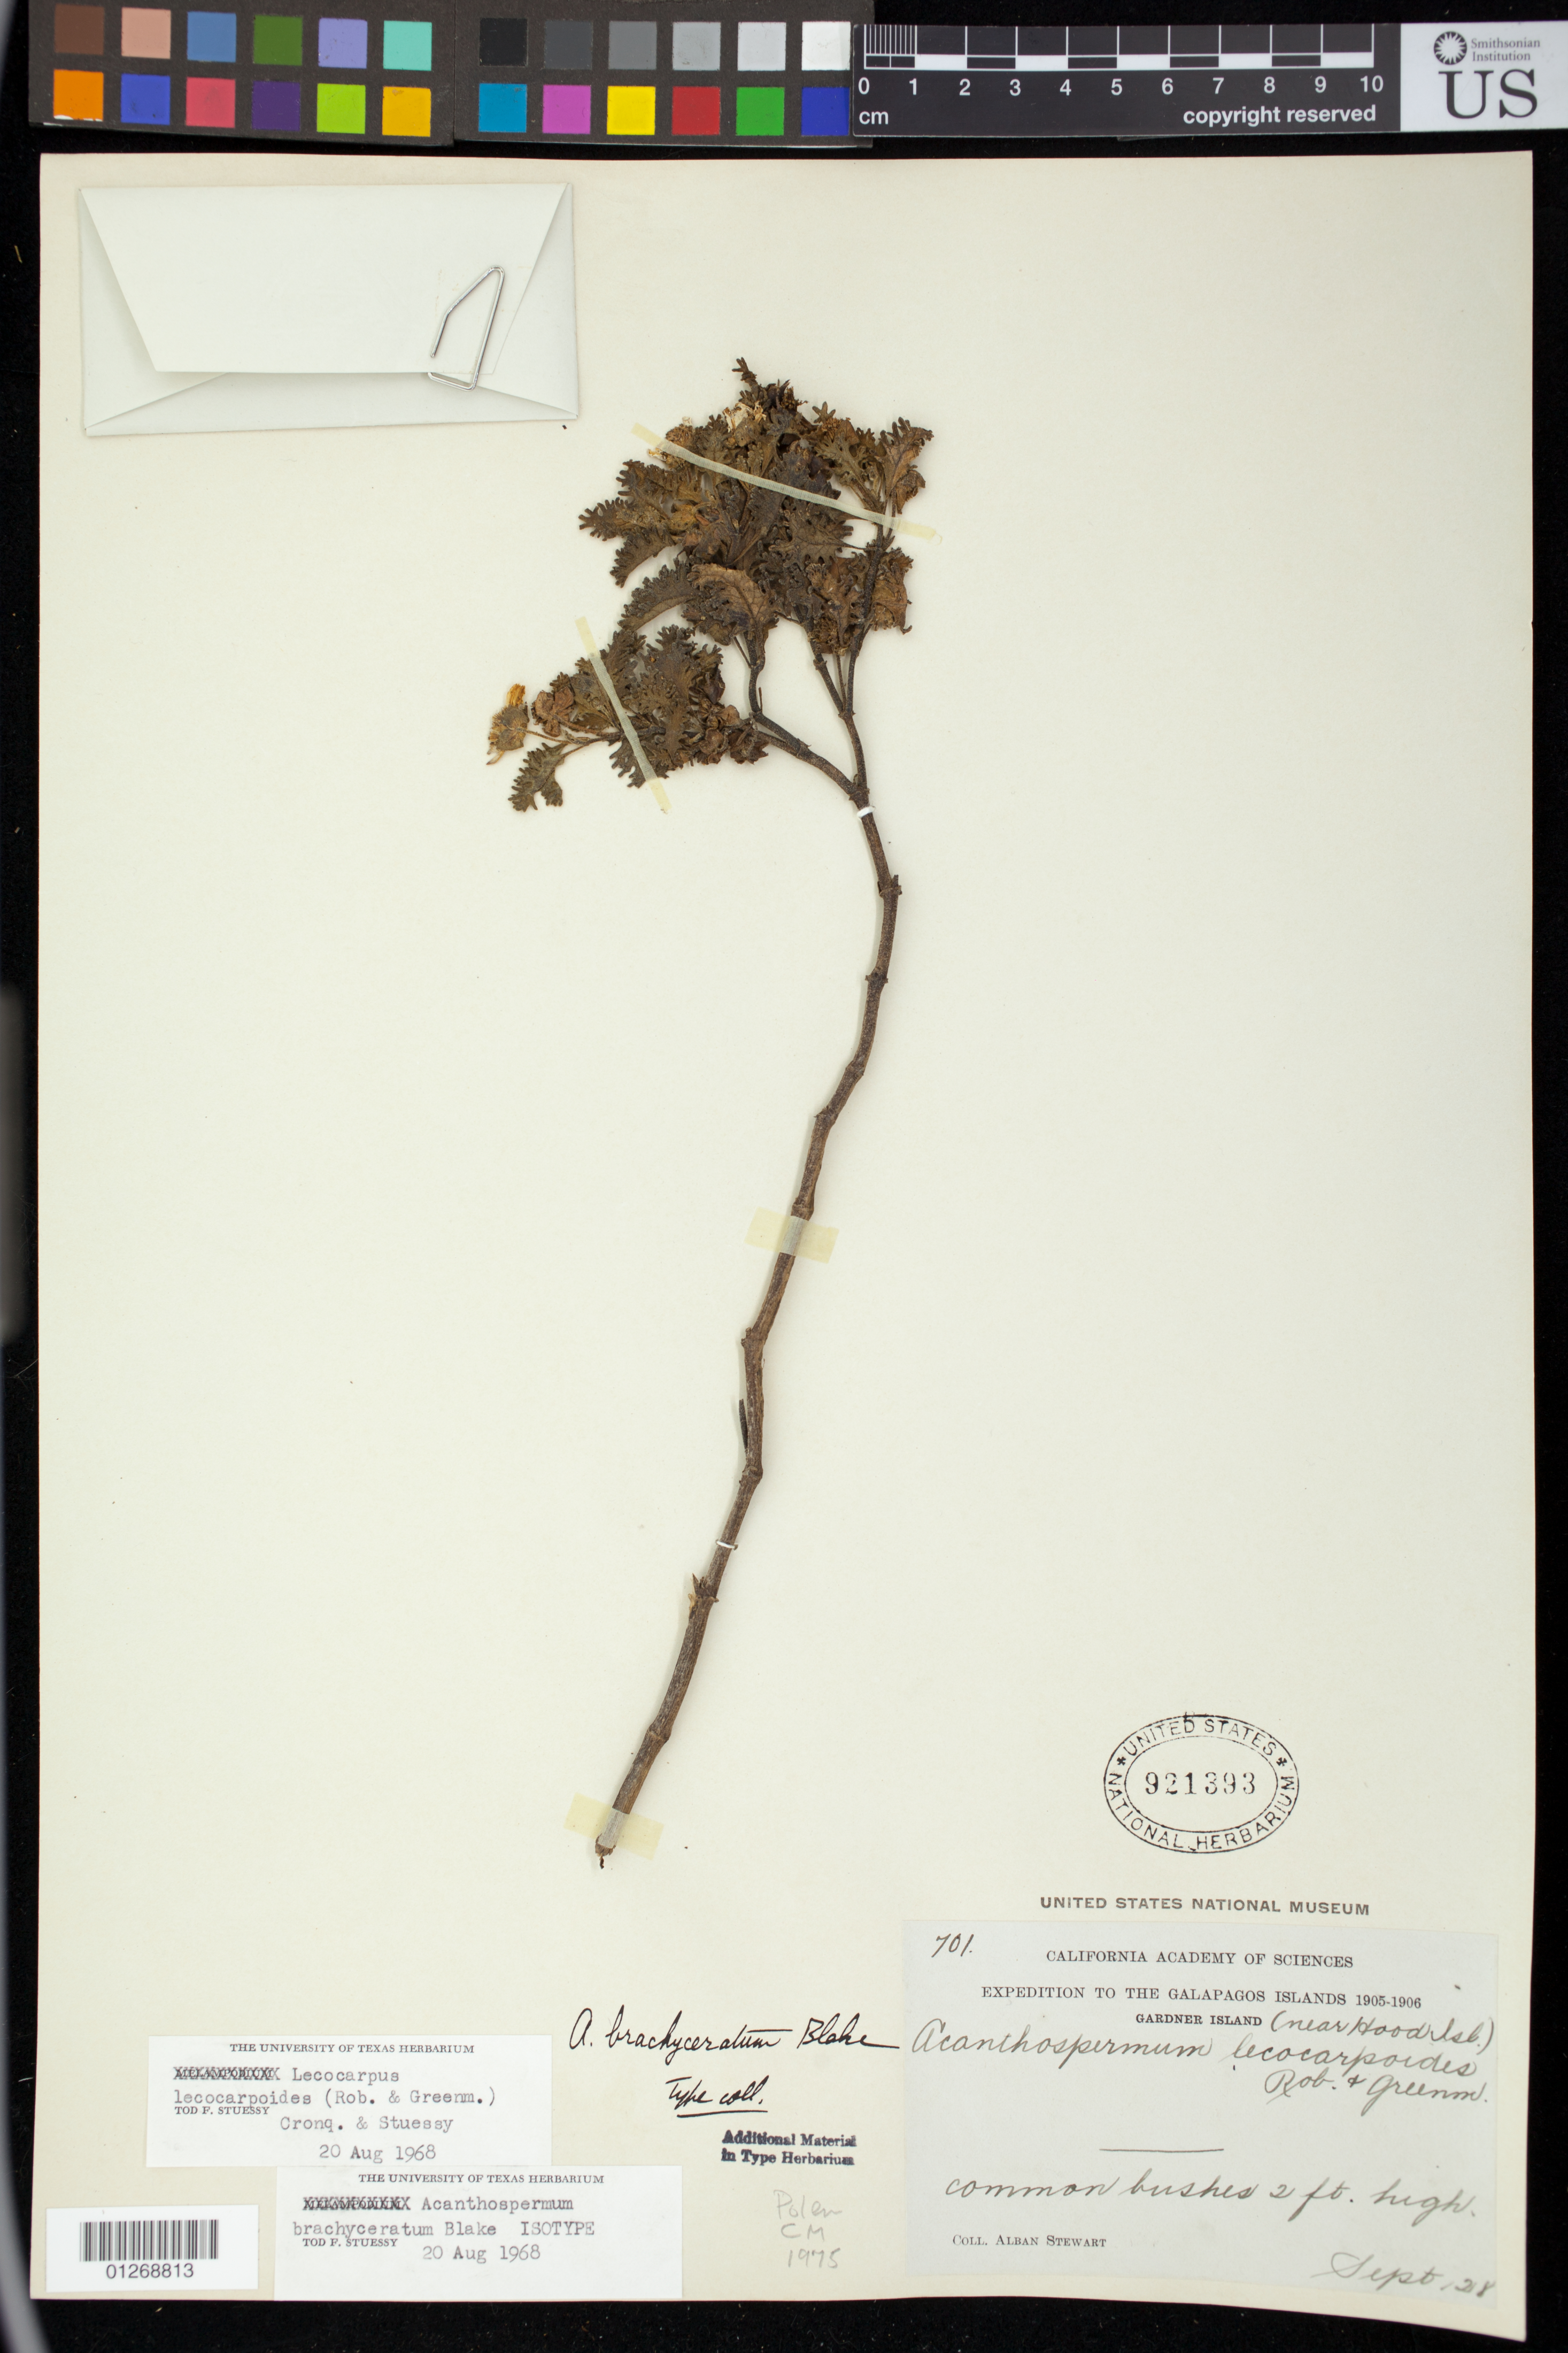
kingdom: Plantae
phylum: Tracheophyta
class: Magnoliopsida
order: Asterales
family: Asteraceae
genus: Acanthospermum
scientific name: Acanthospermum brachyceratum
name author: S.F. Blake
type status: Isotype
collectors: A. Stewart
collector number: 701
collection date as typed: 28 Sep 1905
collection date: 1905-09-28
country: Ecuador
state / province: Colón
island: Gardner I.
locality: Gardner near Hood Is., Galapagos Is.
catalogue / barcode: US 921393